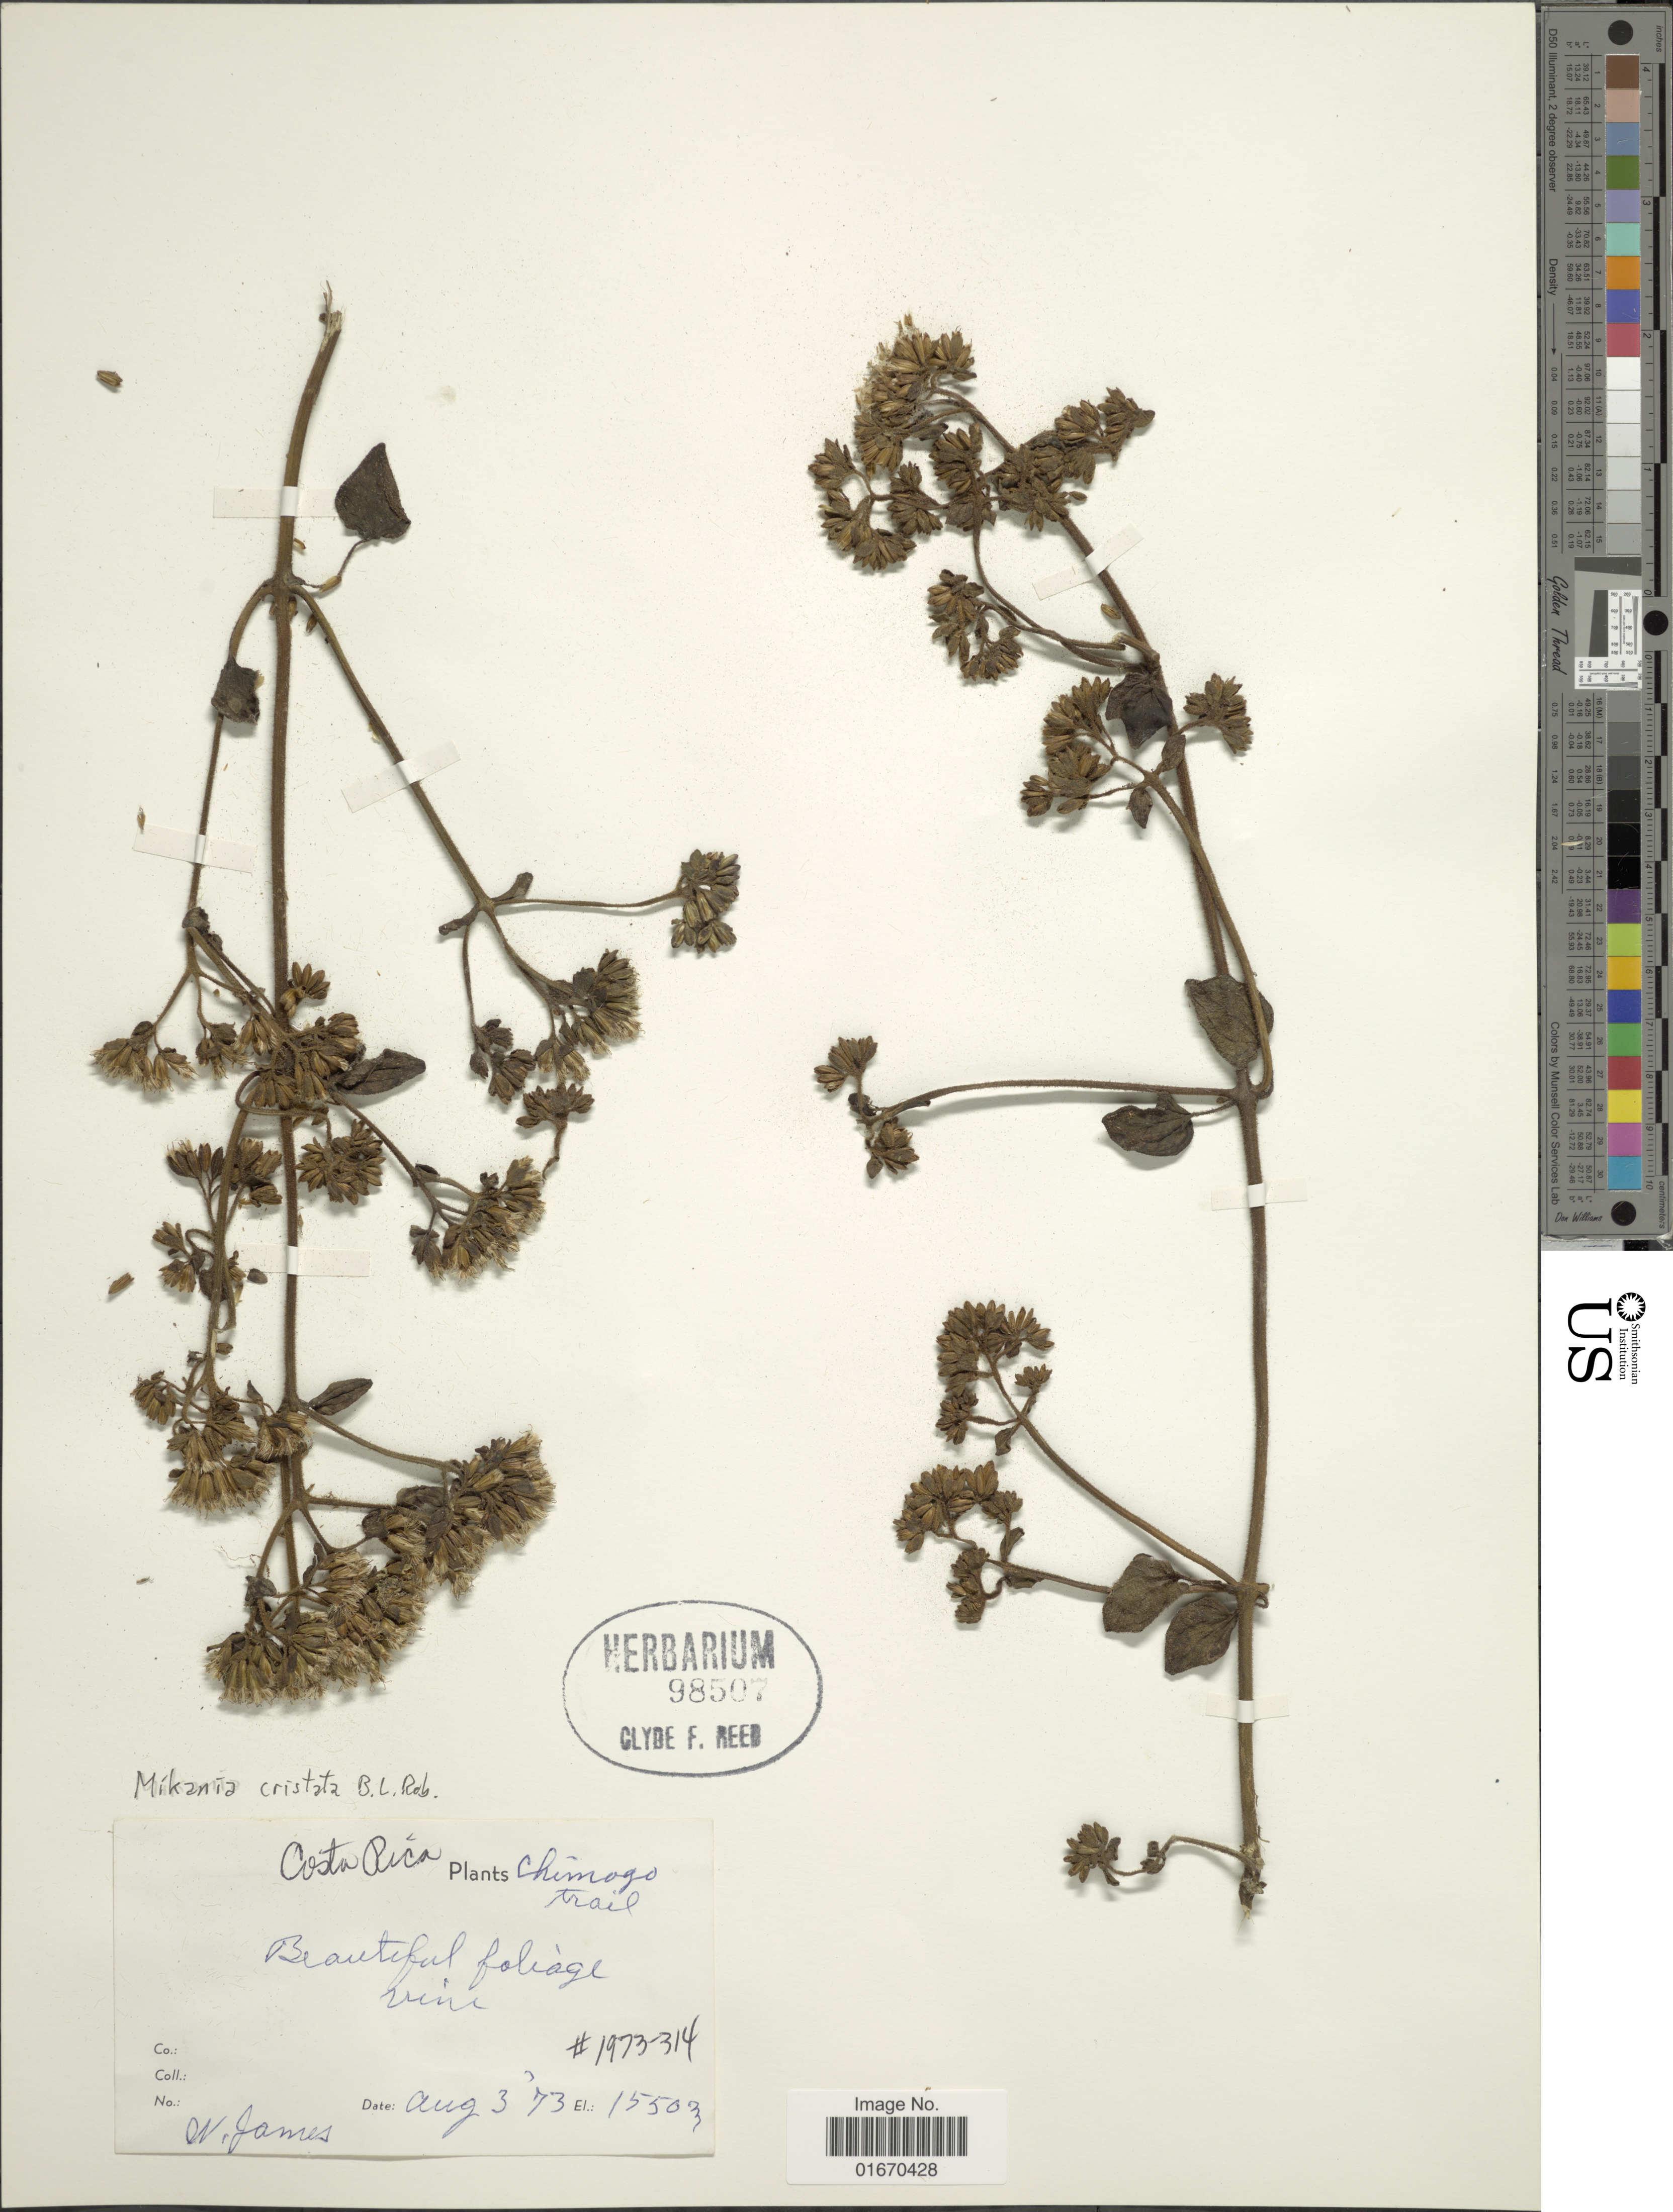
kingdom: Plantae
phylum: Tracheophyta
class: Magnoliopsida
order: Asterales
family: Asteraceae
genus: Mikania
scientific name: Mikania cristata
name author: B.L. Rob.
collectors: W. James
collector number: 1973-314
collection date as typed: Transcribed d/m/y: 3/8/73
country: Costa Rica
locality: Chimogo trail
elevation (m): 1550